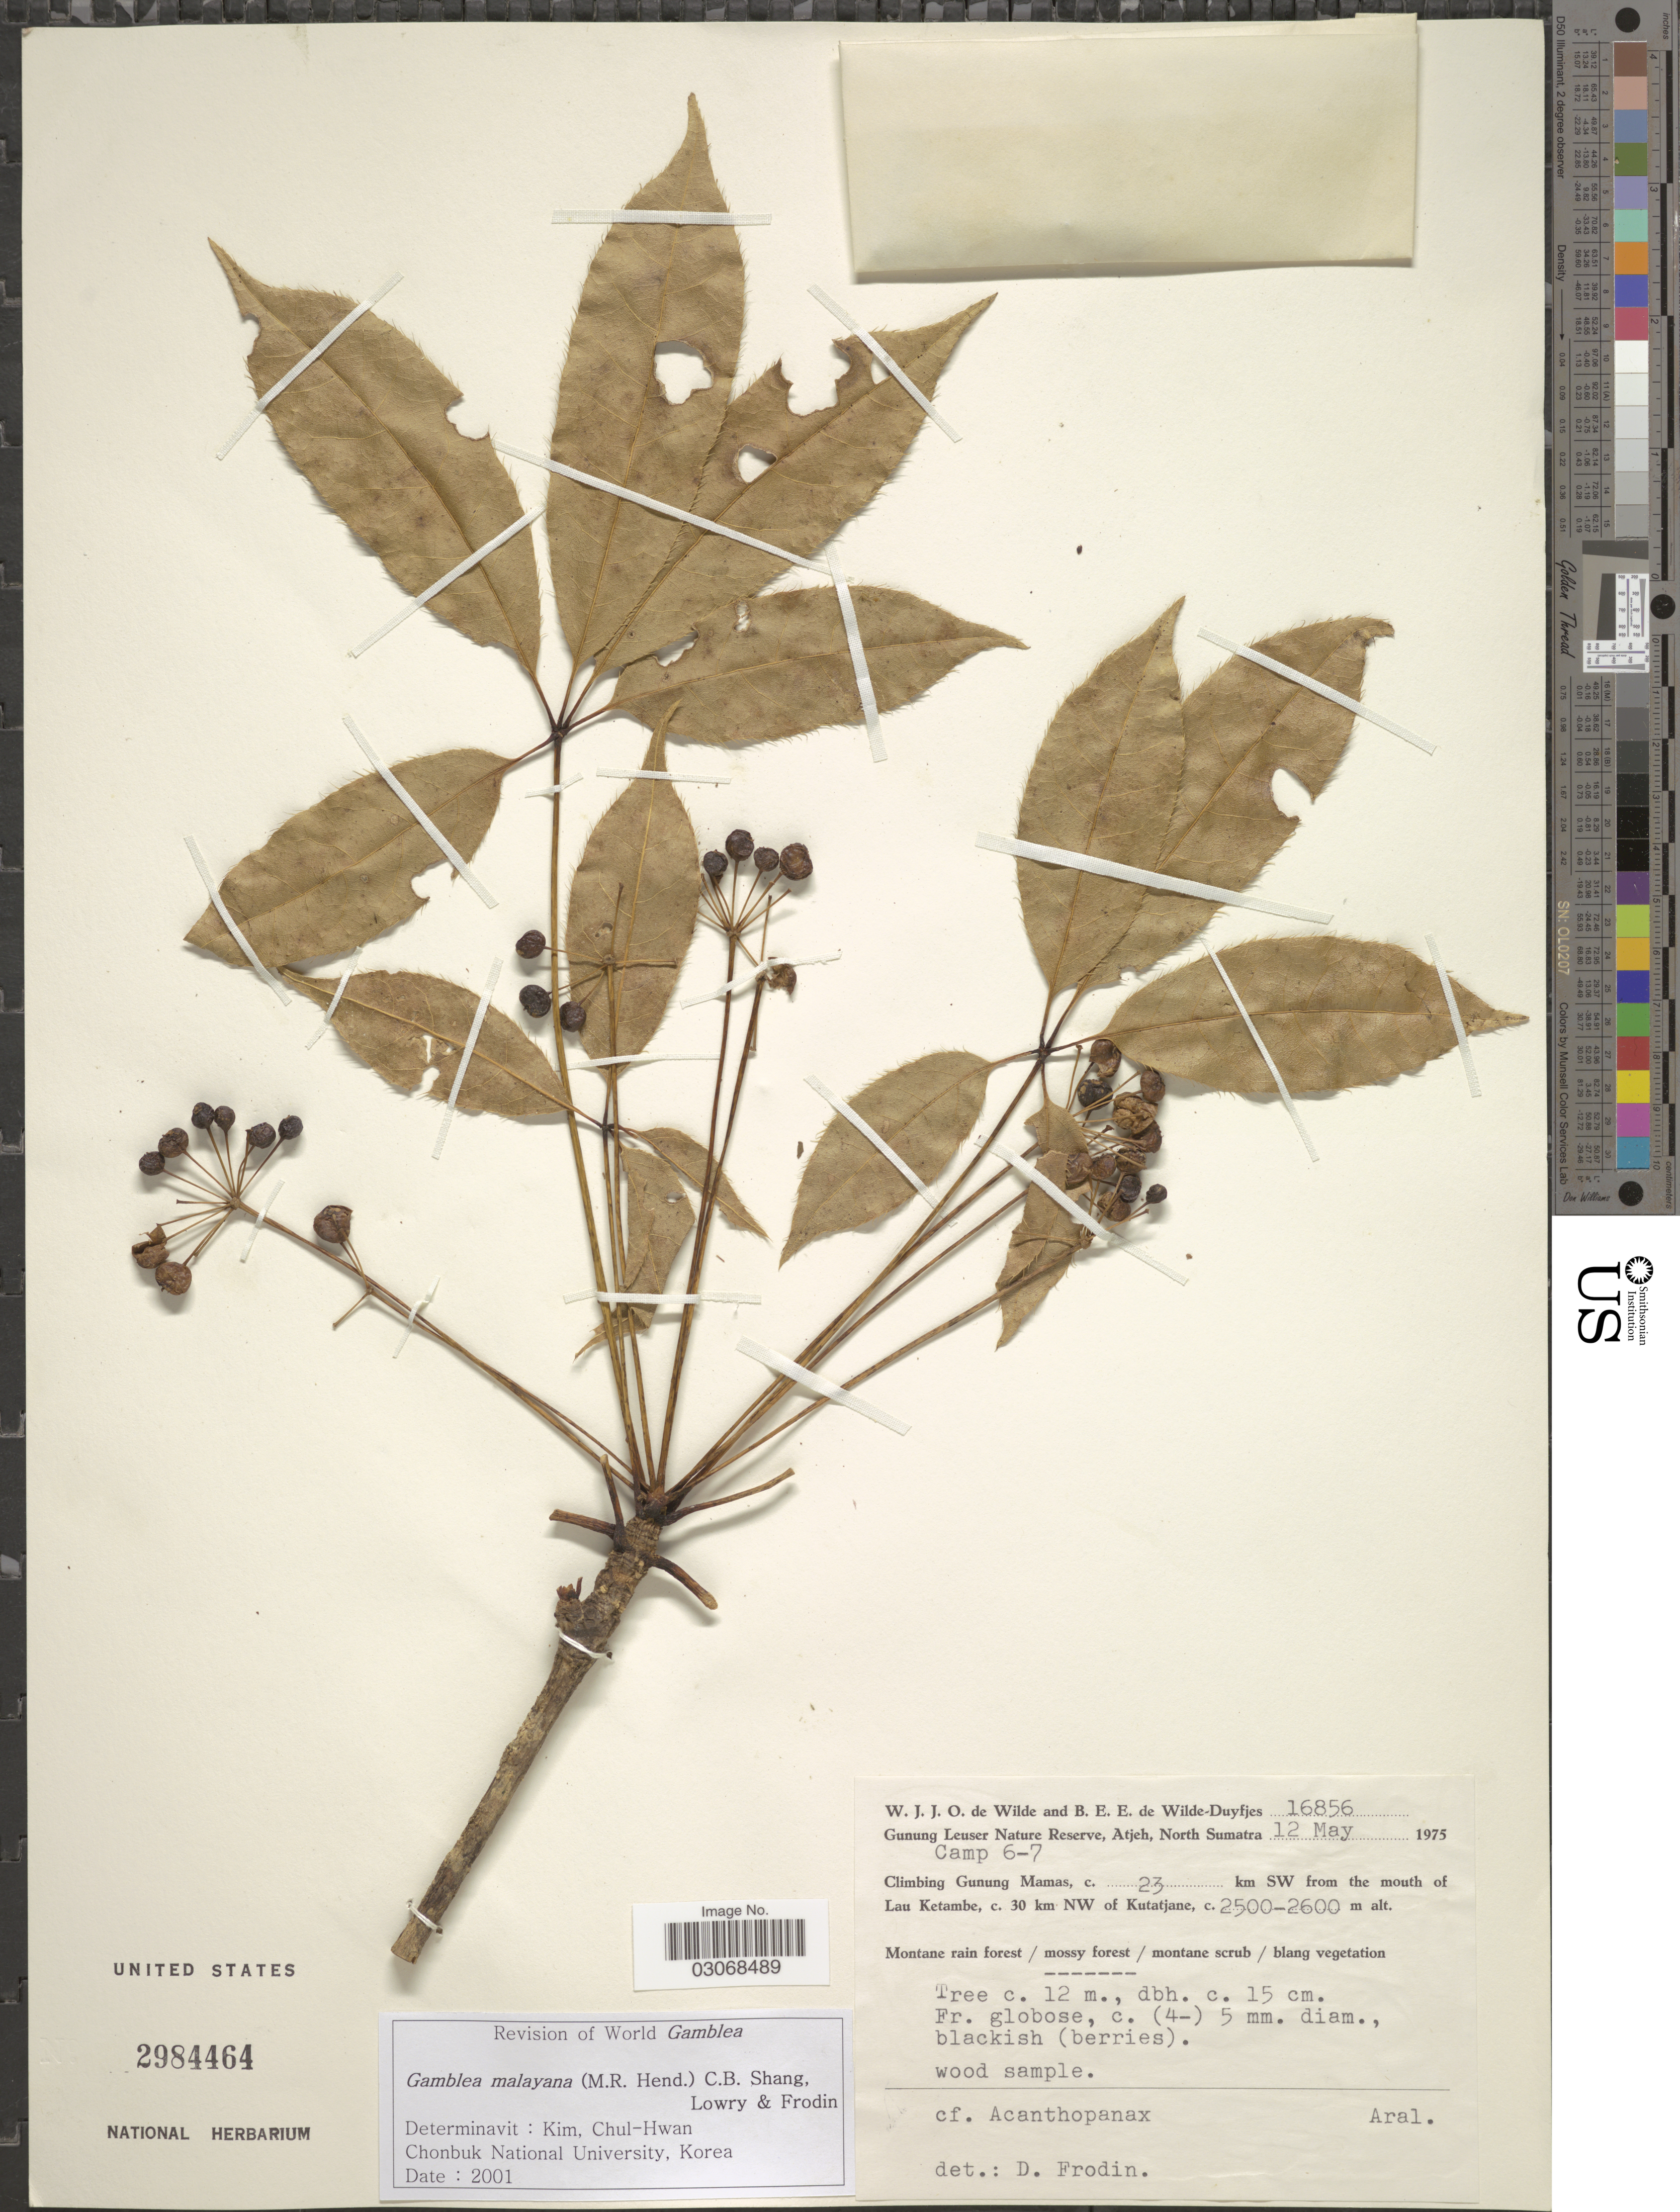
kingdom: Plantae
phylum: Tracheophyta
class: Magnoliopsida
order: Apiales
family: Araliaceae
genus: Gamblea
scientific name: Gamblea malayana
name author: (M.R. Hend.) C.B. Shang et al.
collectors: W. J. de Wilde & B. E. de Wilde-Duyfjes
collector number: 16856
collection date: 1975-05-12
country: Indonesia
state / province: Sumatra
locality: Gunung Leuser Nature Reserve, Atjeh, North Sumatra, Camp 6-7, Climbing Gunung Mamas, c. 23 km SW from the mouth of Lau Ketambe, c. 30 km NW of Kutatjane.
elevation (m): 2500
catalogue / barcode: US 2984464